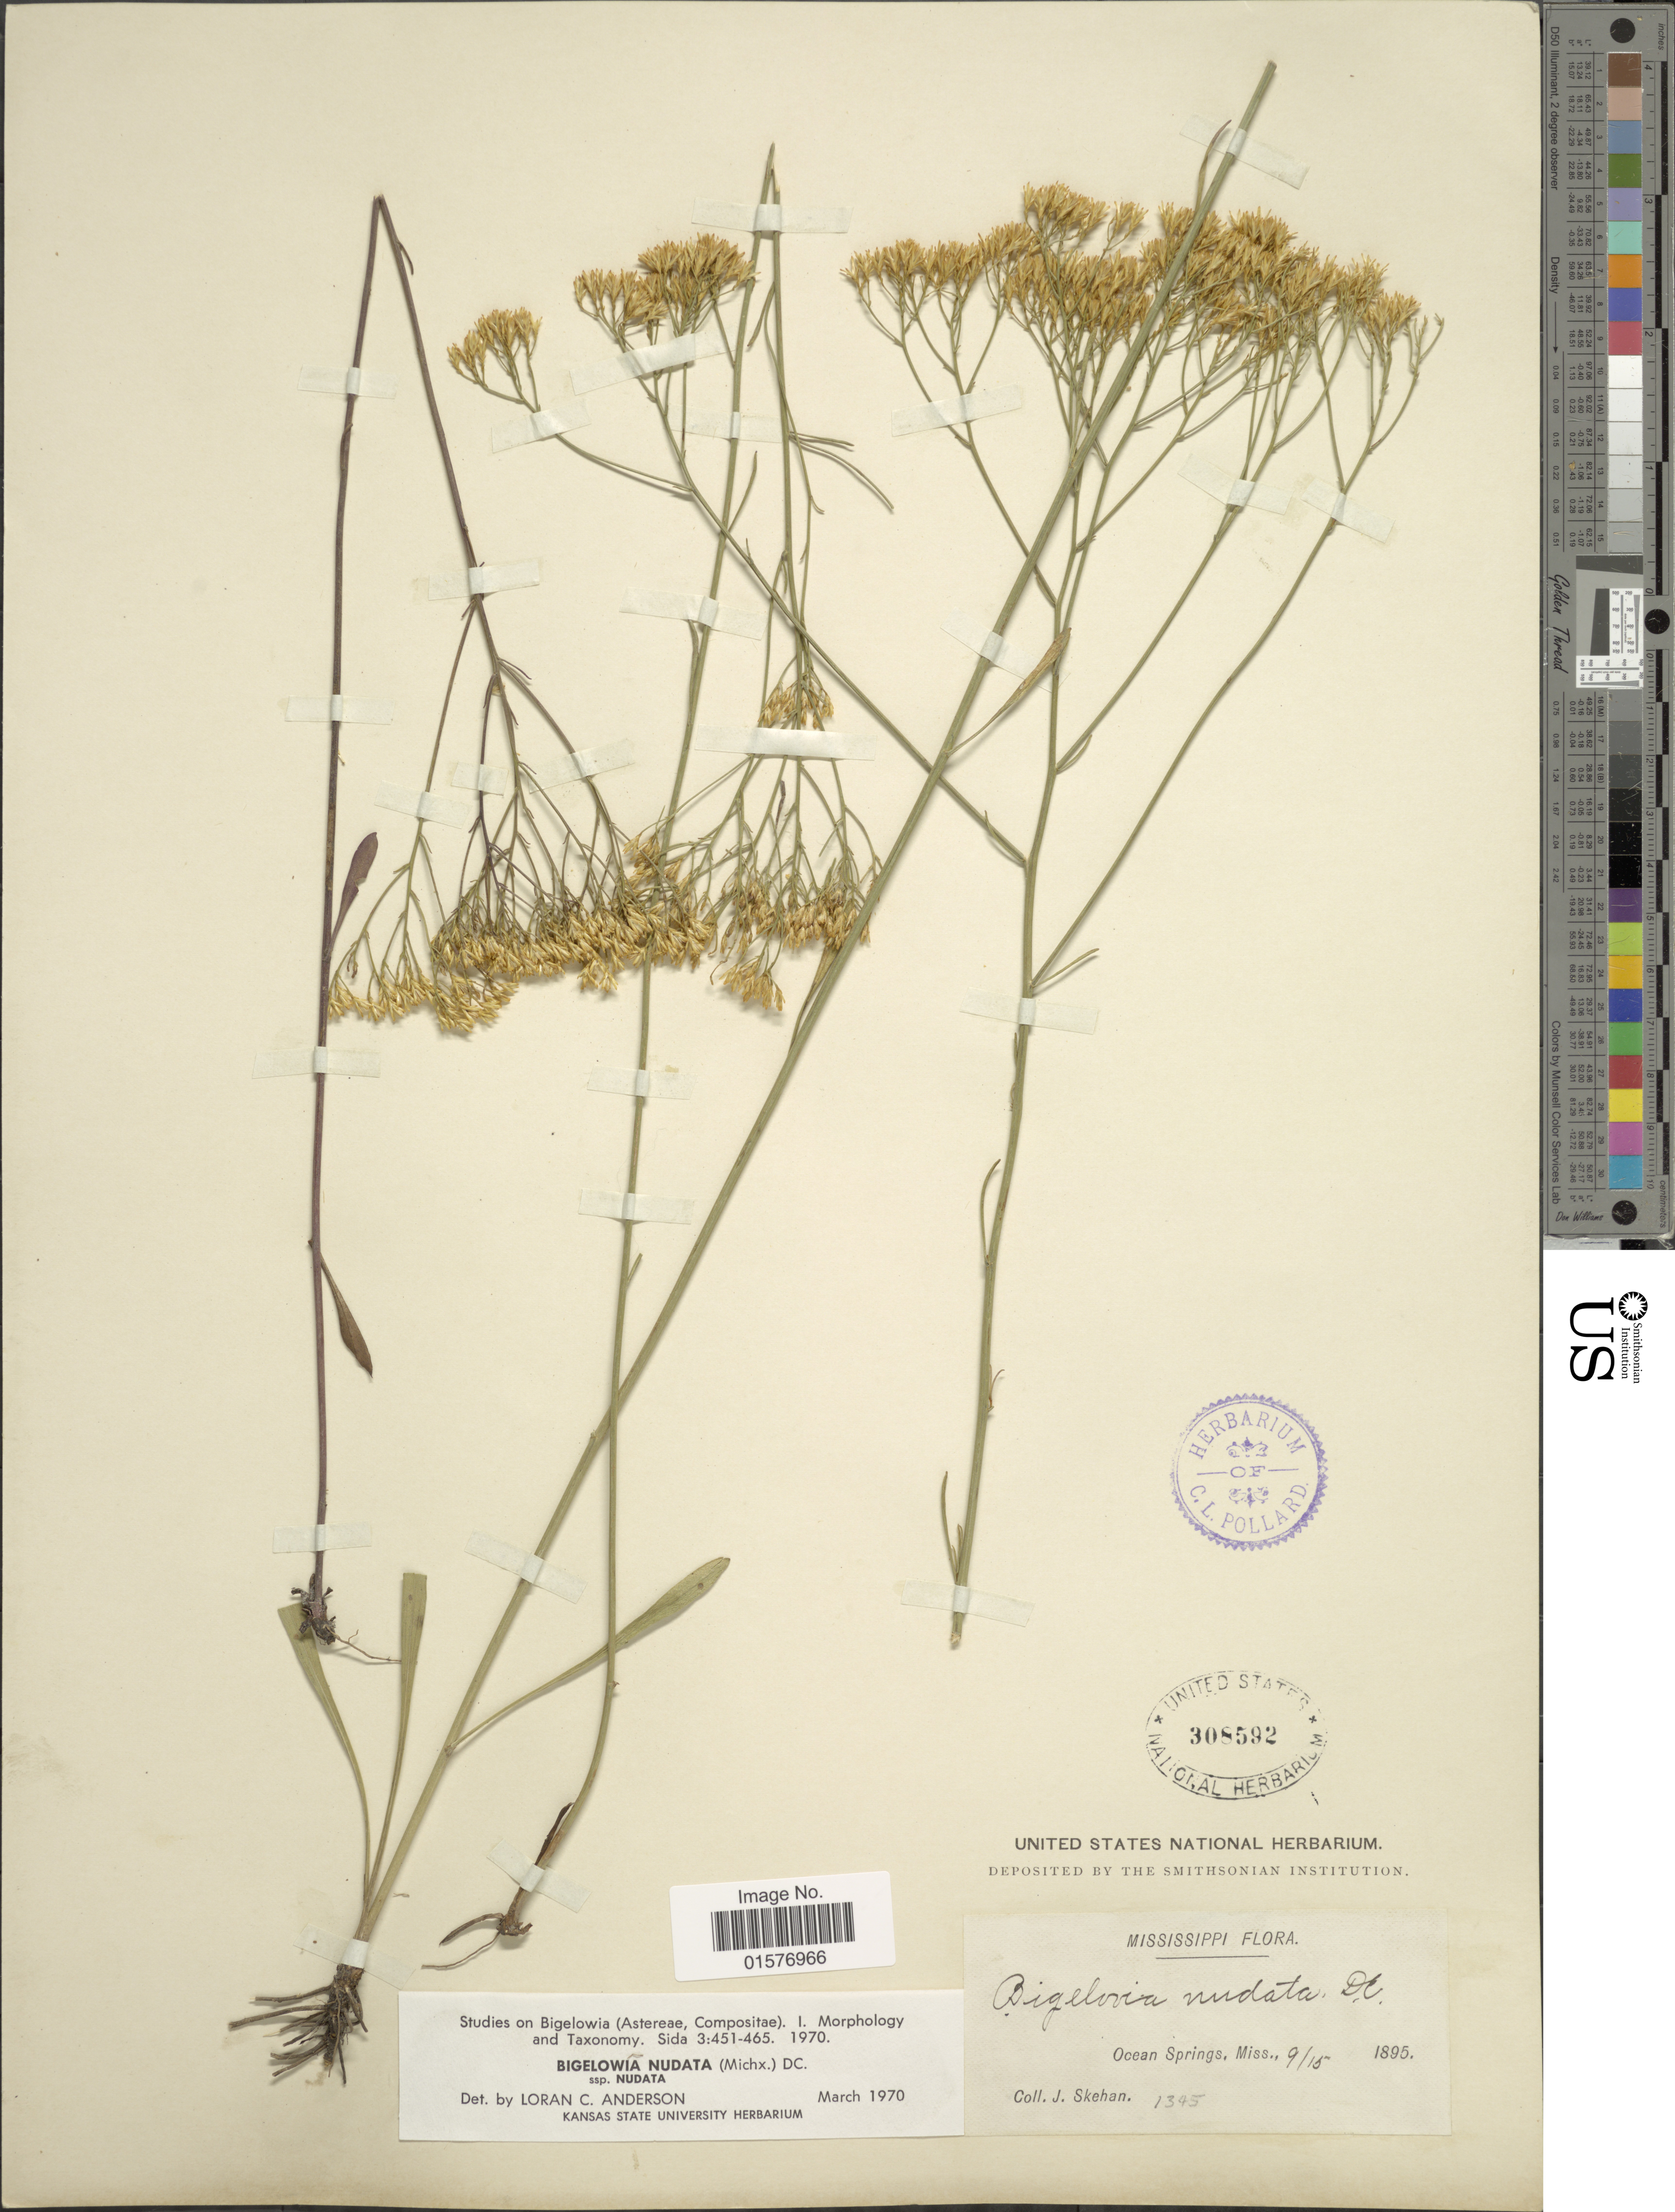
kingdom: Plantae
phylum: Tracheophyta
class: Magnoliopsida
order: Asterales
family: Asteraceae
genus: Bigelowia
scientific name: Bigelowia nudata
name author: (Michx.) DC.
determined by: Urbatsch, Lowell E., Curator (LSU), Louisiana State University (UNITED STATES)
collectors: J. Skehan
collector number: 1345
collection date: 1895-09-15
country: United States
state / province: Mississippi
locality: Ocean Springs, Miss.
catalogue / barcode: US 308592